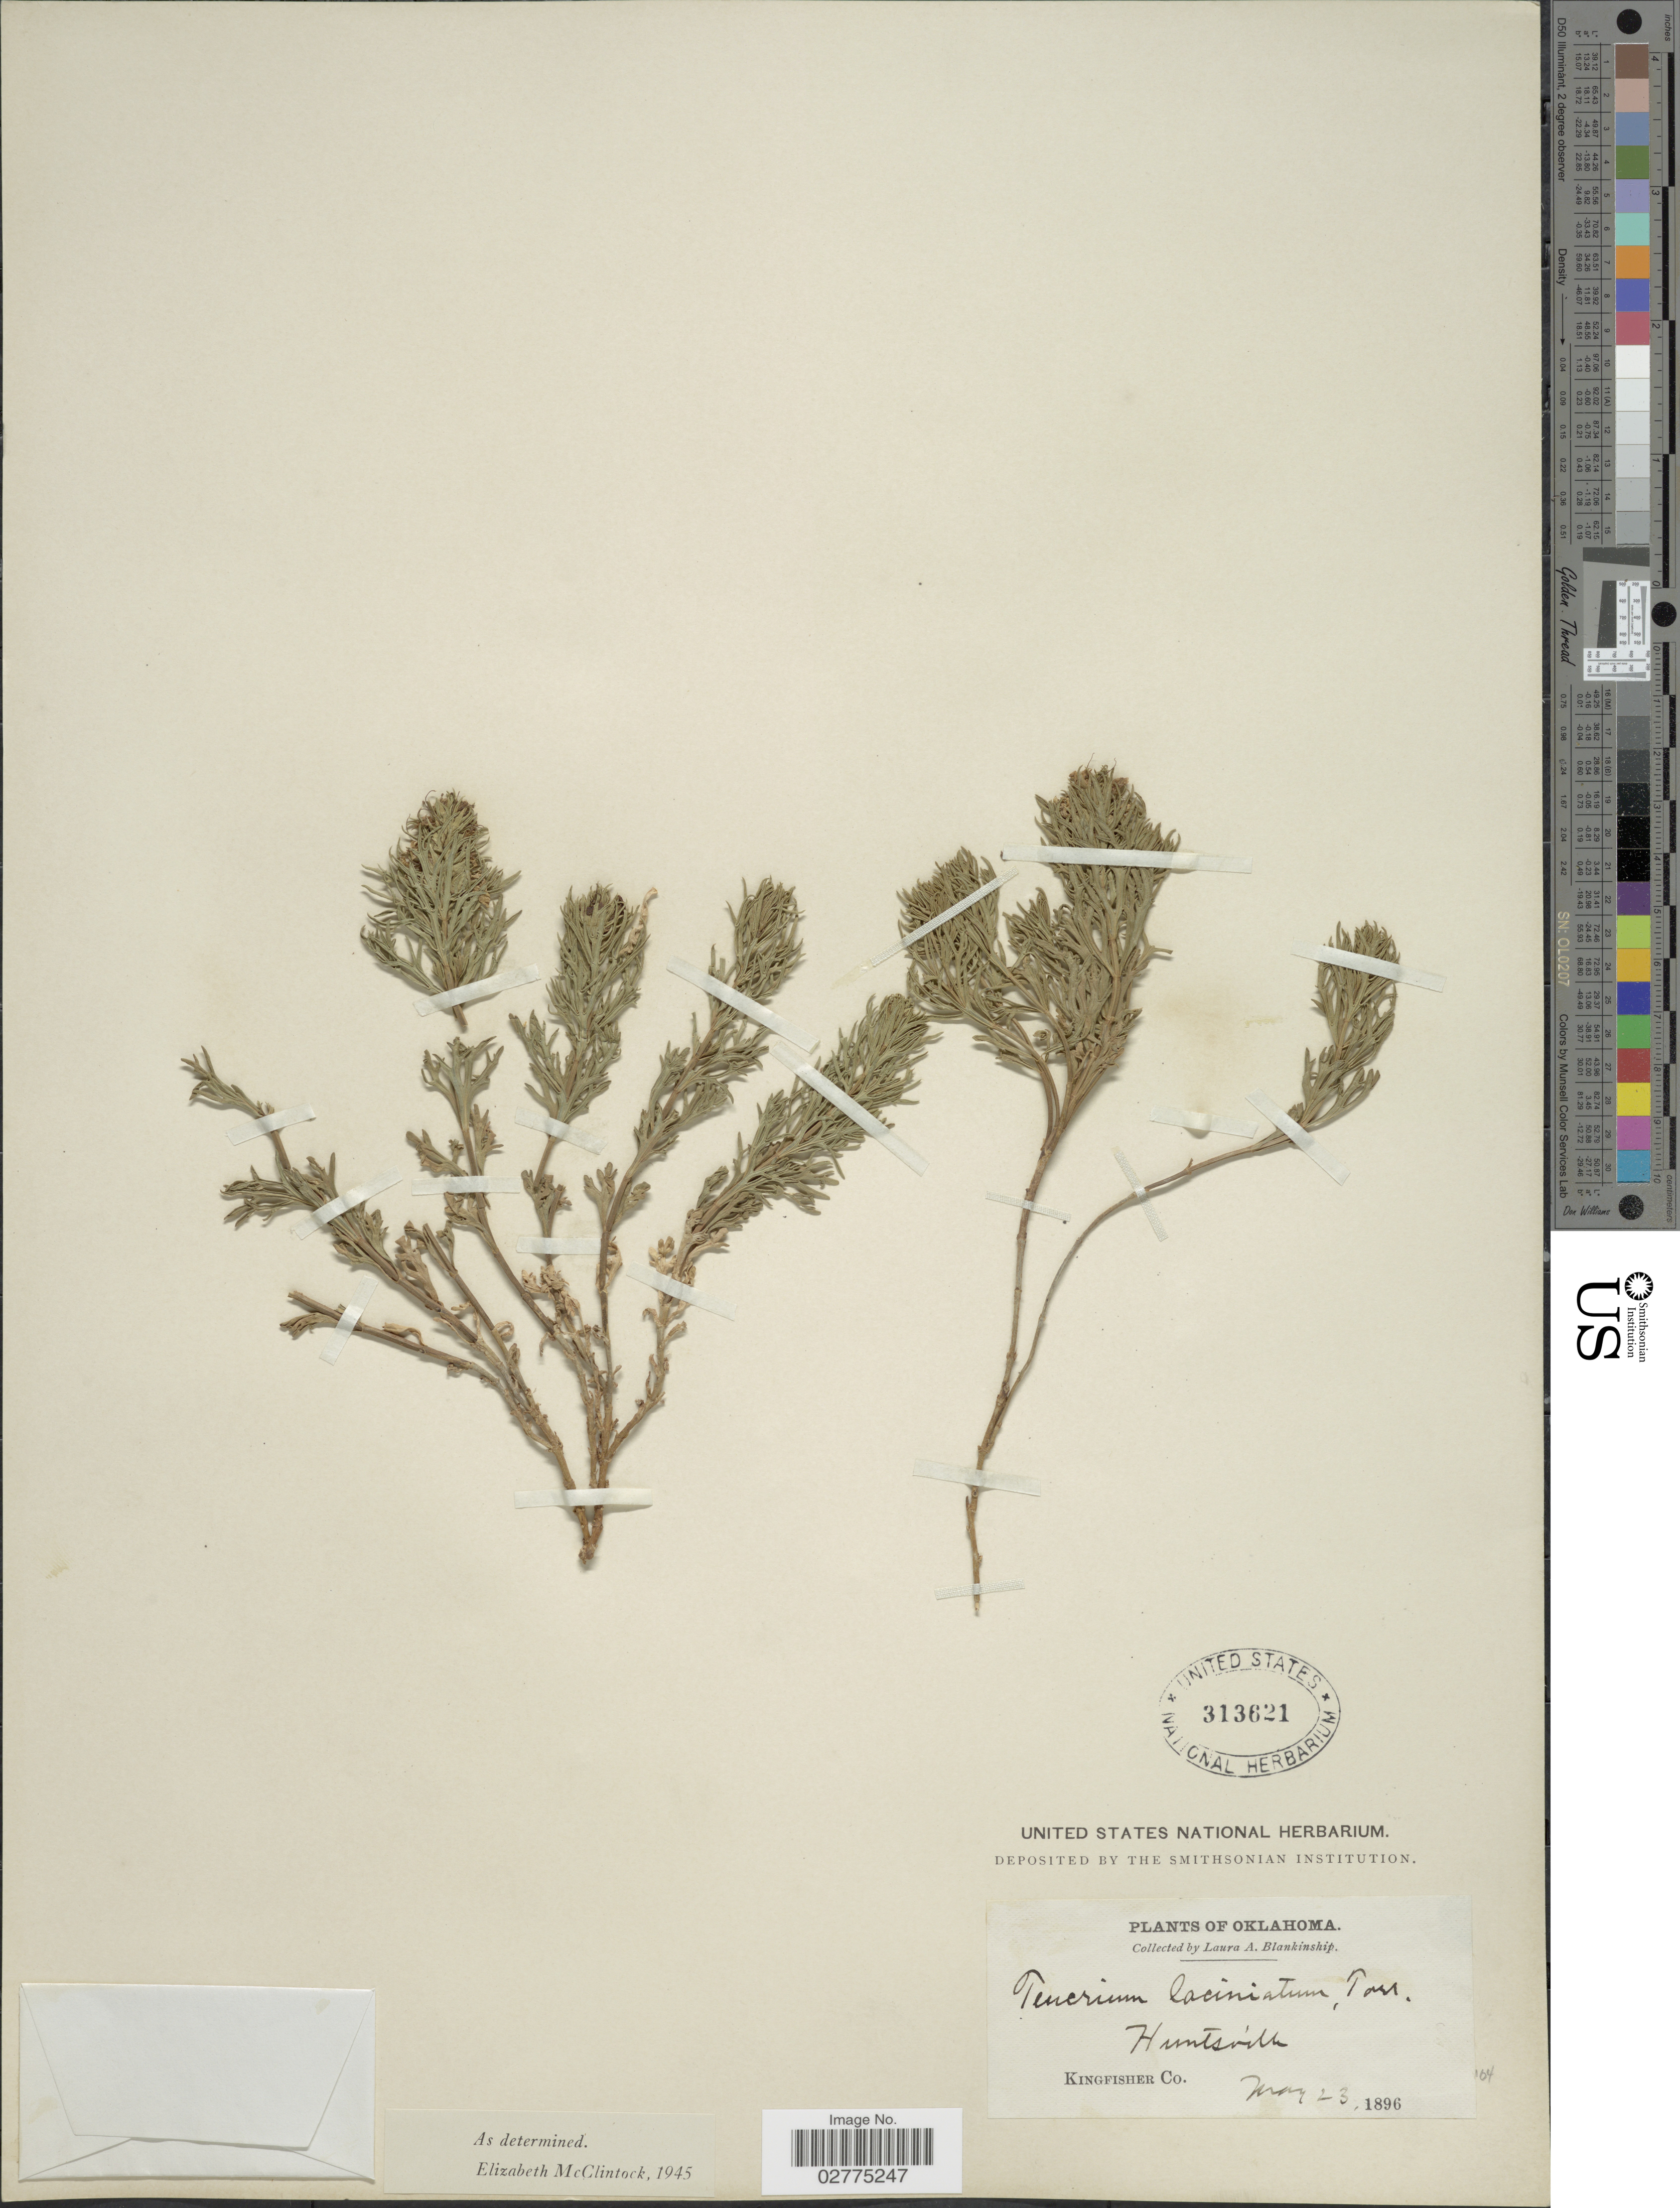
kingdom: Plantae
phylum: Tracheophyta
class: Magnoliopsida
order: Lamiales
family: Lamiaceae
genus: Teucrium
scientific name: Teucrium laciniatum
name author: Torr.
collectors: L. A. Blankinship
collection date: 1896-05-23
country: United States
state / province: Oklahoma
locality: Huntsville, Kingfisher Co.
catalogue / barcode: US 313621